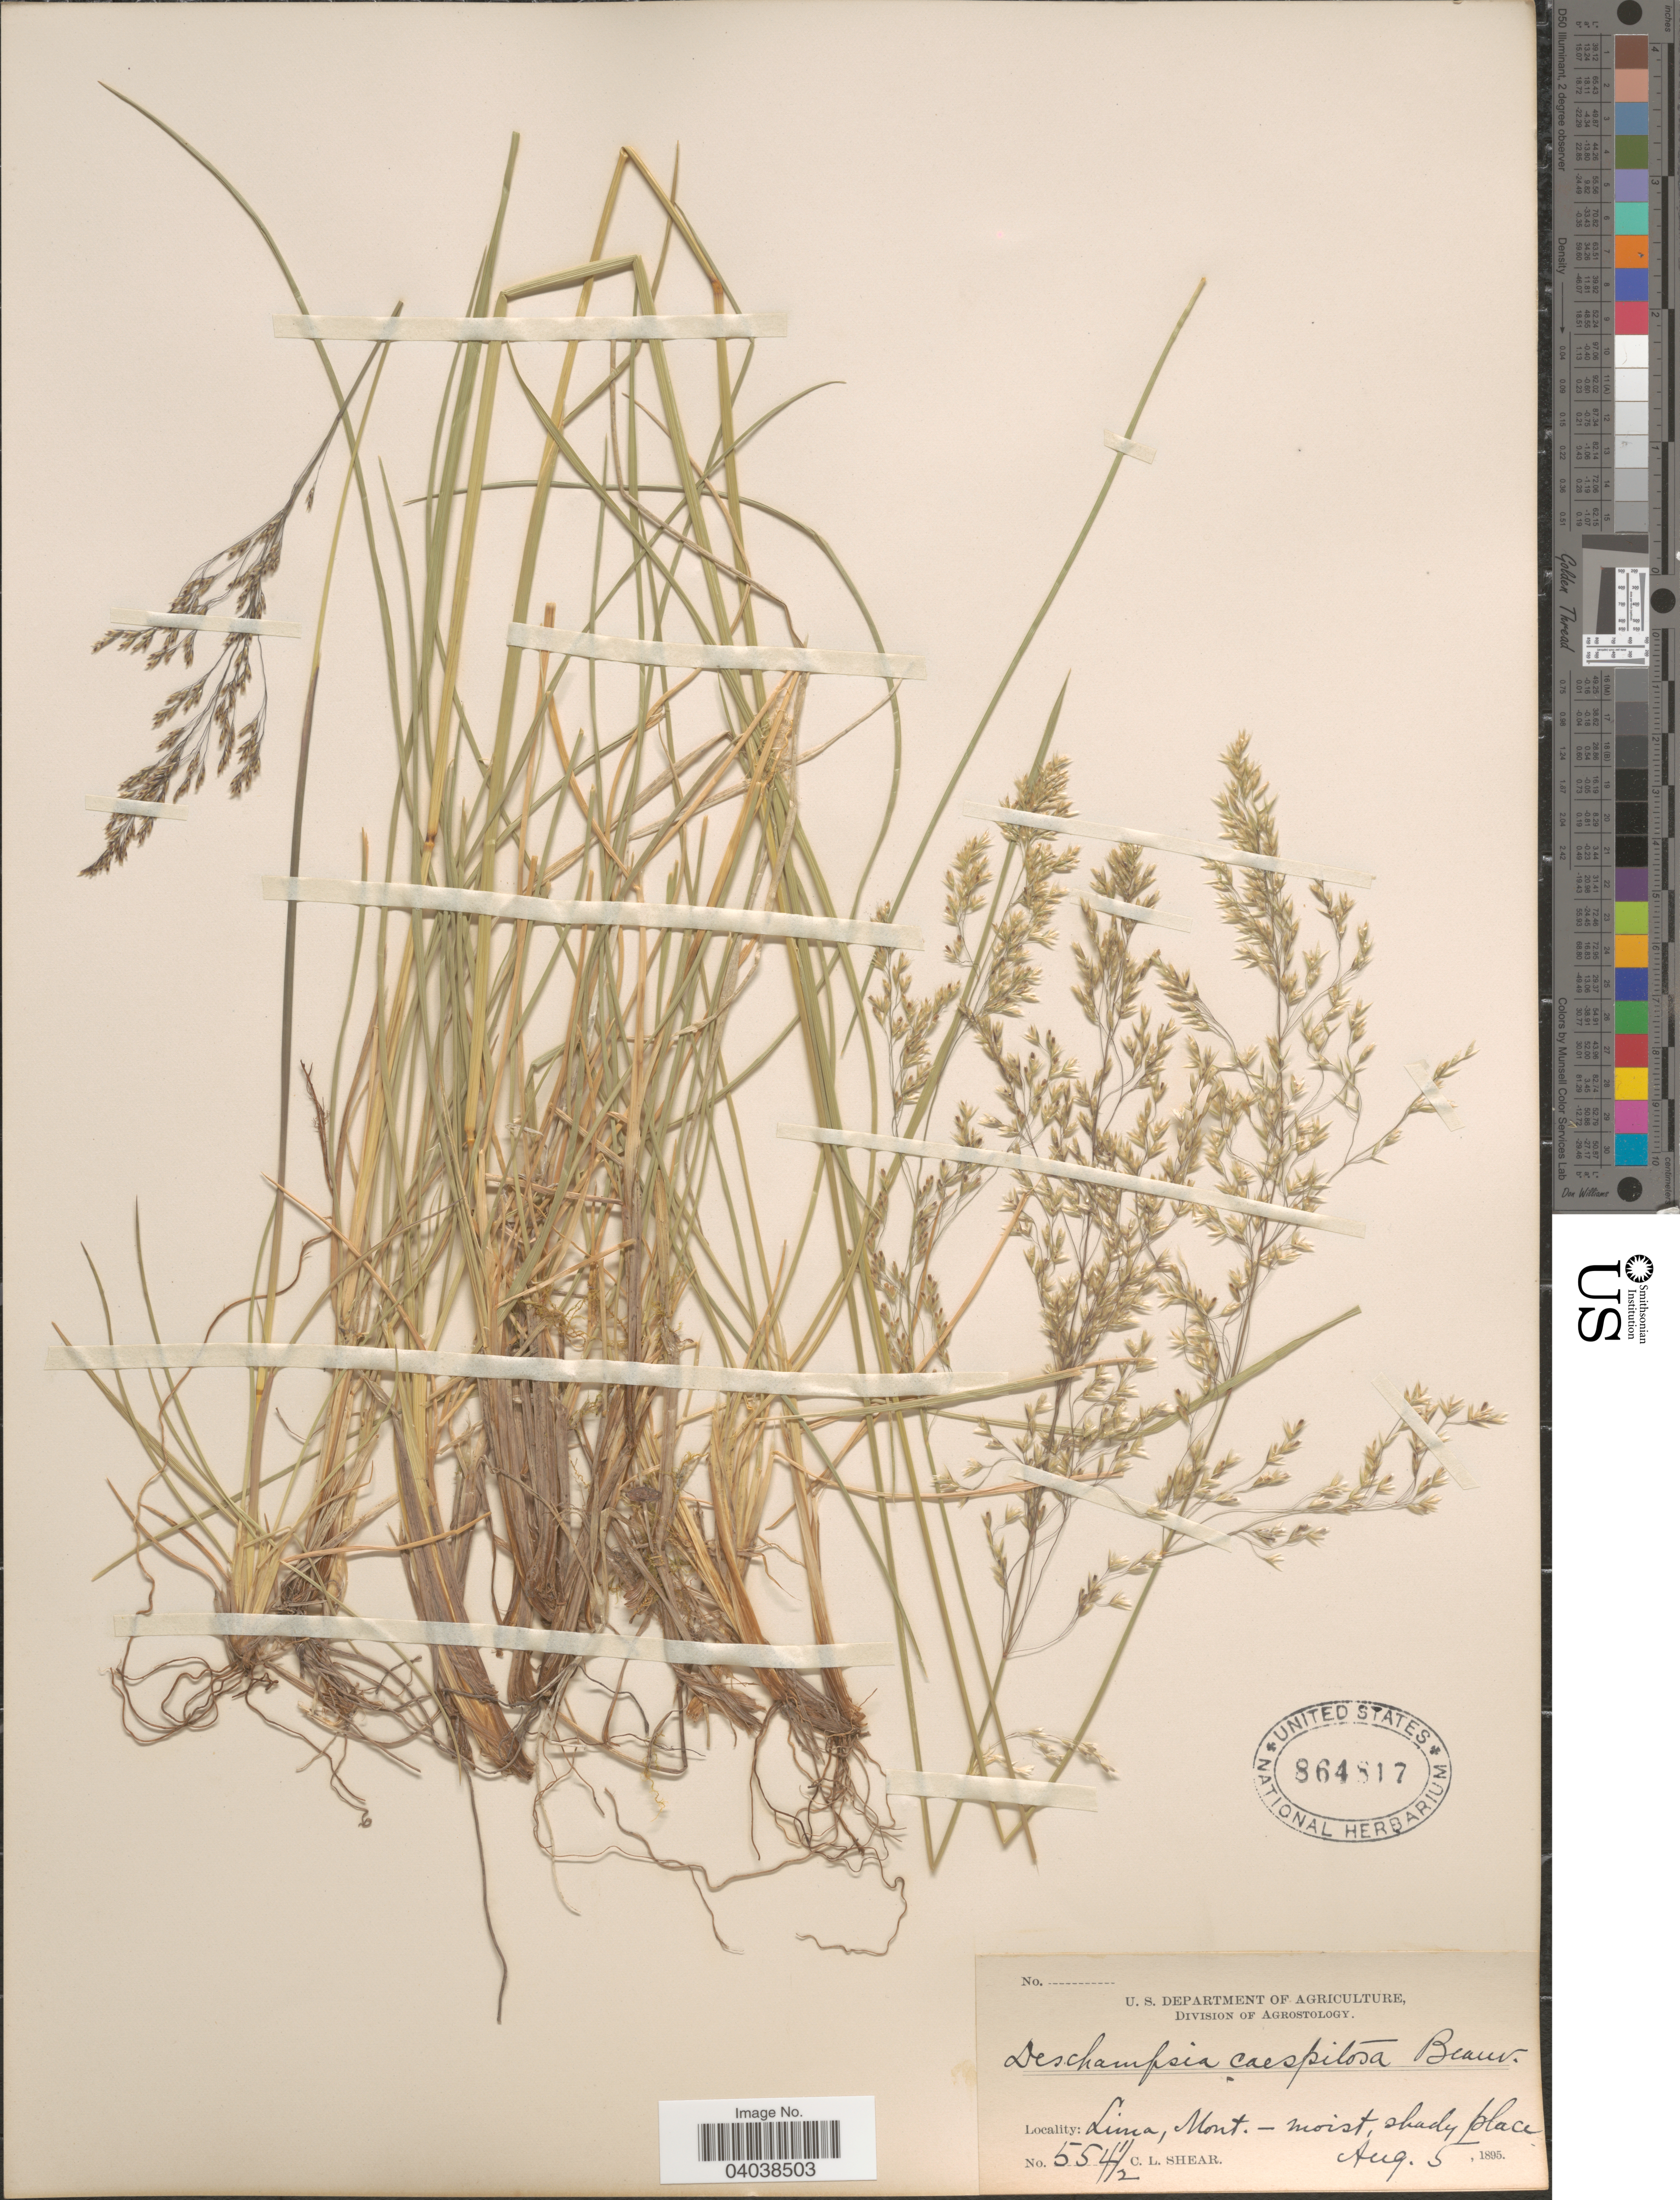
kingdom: Plantae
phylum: Tracheophyta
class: Liliopsida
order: Poales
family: Poaceae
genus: Deschampsia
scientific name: Deschampsia cespitosa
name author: (L.) P. Beauv.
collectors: C. L. Shear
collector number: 554½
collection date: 1895-08-05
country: United States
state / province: Montana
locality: Lima - moist, shady place.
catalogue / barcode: US 864817